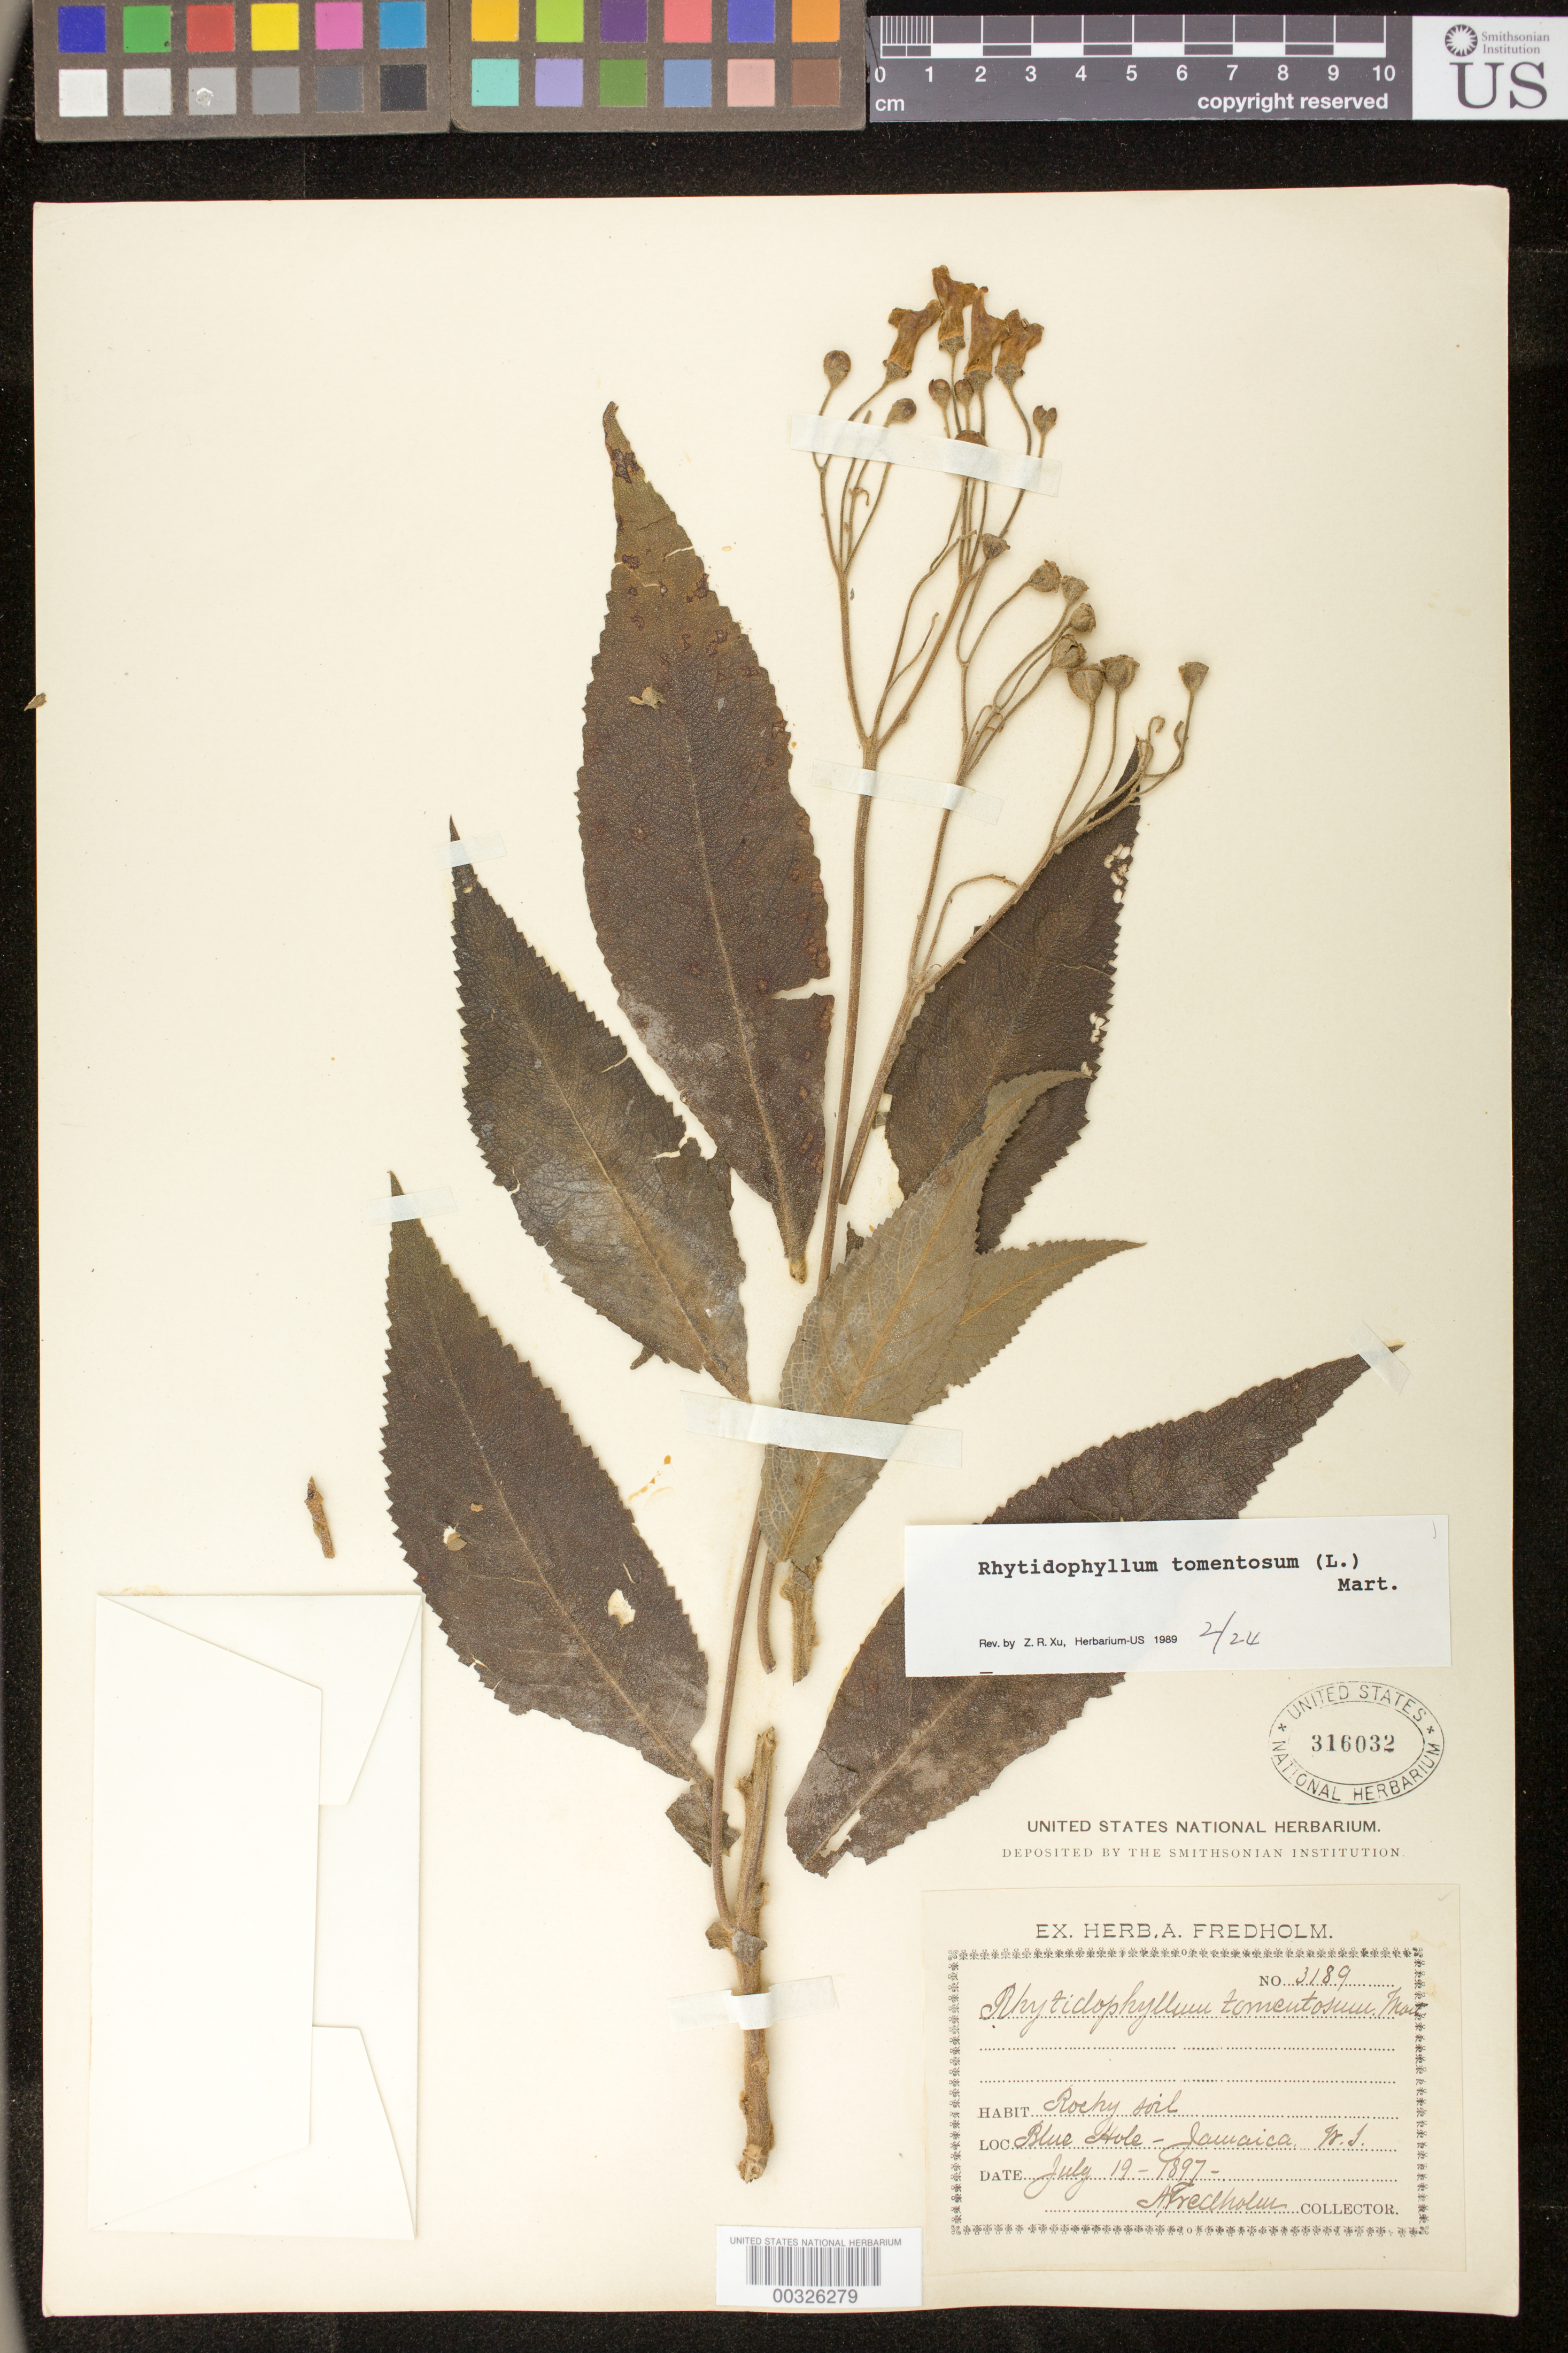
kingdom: Plantae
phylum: Tracheophyta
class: Magnoliopsida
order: Lamiales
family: Gesneriaceae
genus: Rhytidophyllum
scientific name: Rhytidophyllum tomentosum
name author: (L.) Mart.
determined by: Skog, Laurence E.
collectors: A. J. Fredholm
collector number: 3189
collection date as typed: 19 Jul 1897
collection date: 1897-07-19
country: Jamaica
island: Jamaica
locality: Blue Hole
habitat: Rocky soil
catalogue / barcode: US 316032